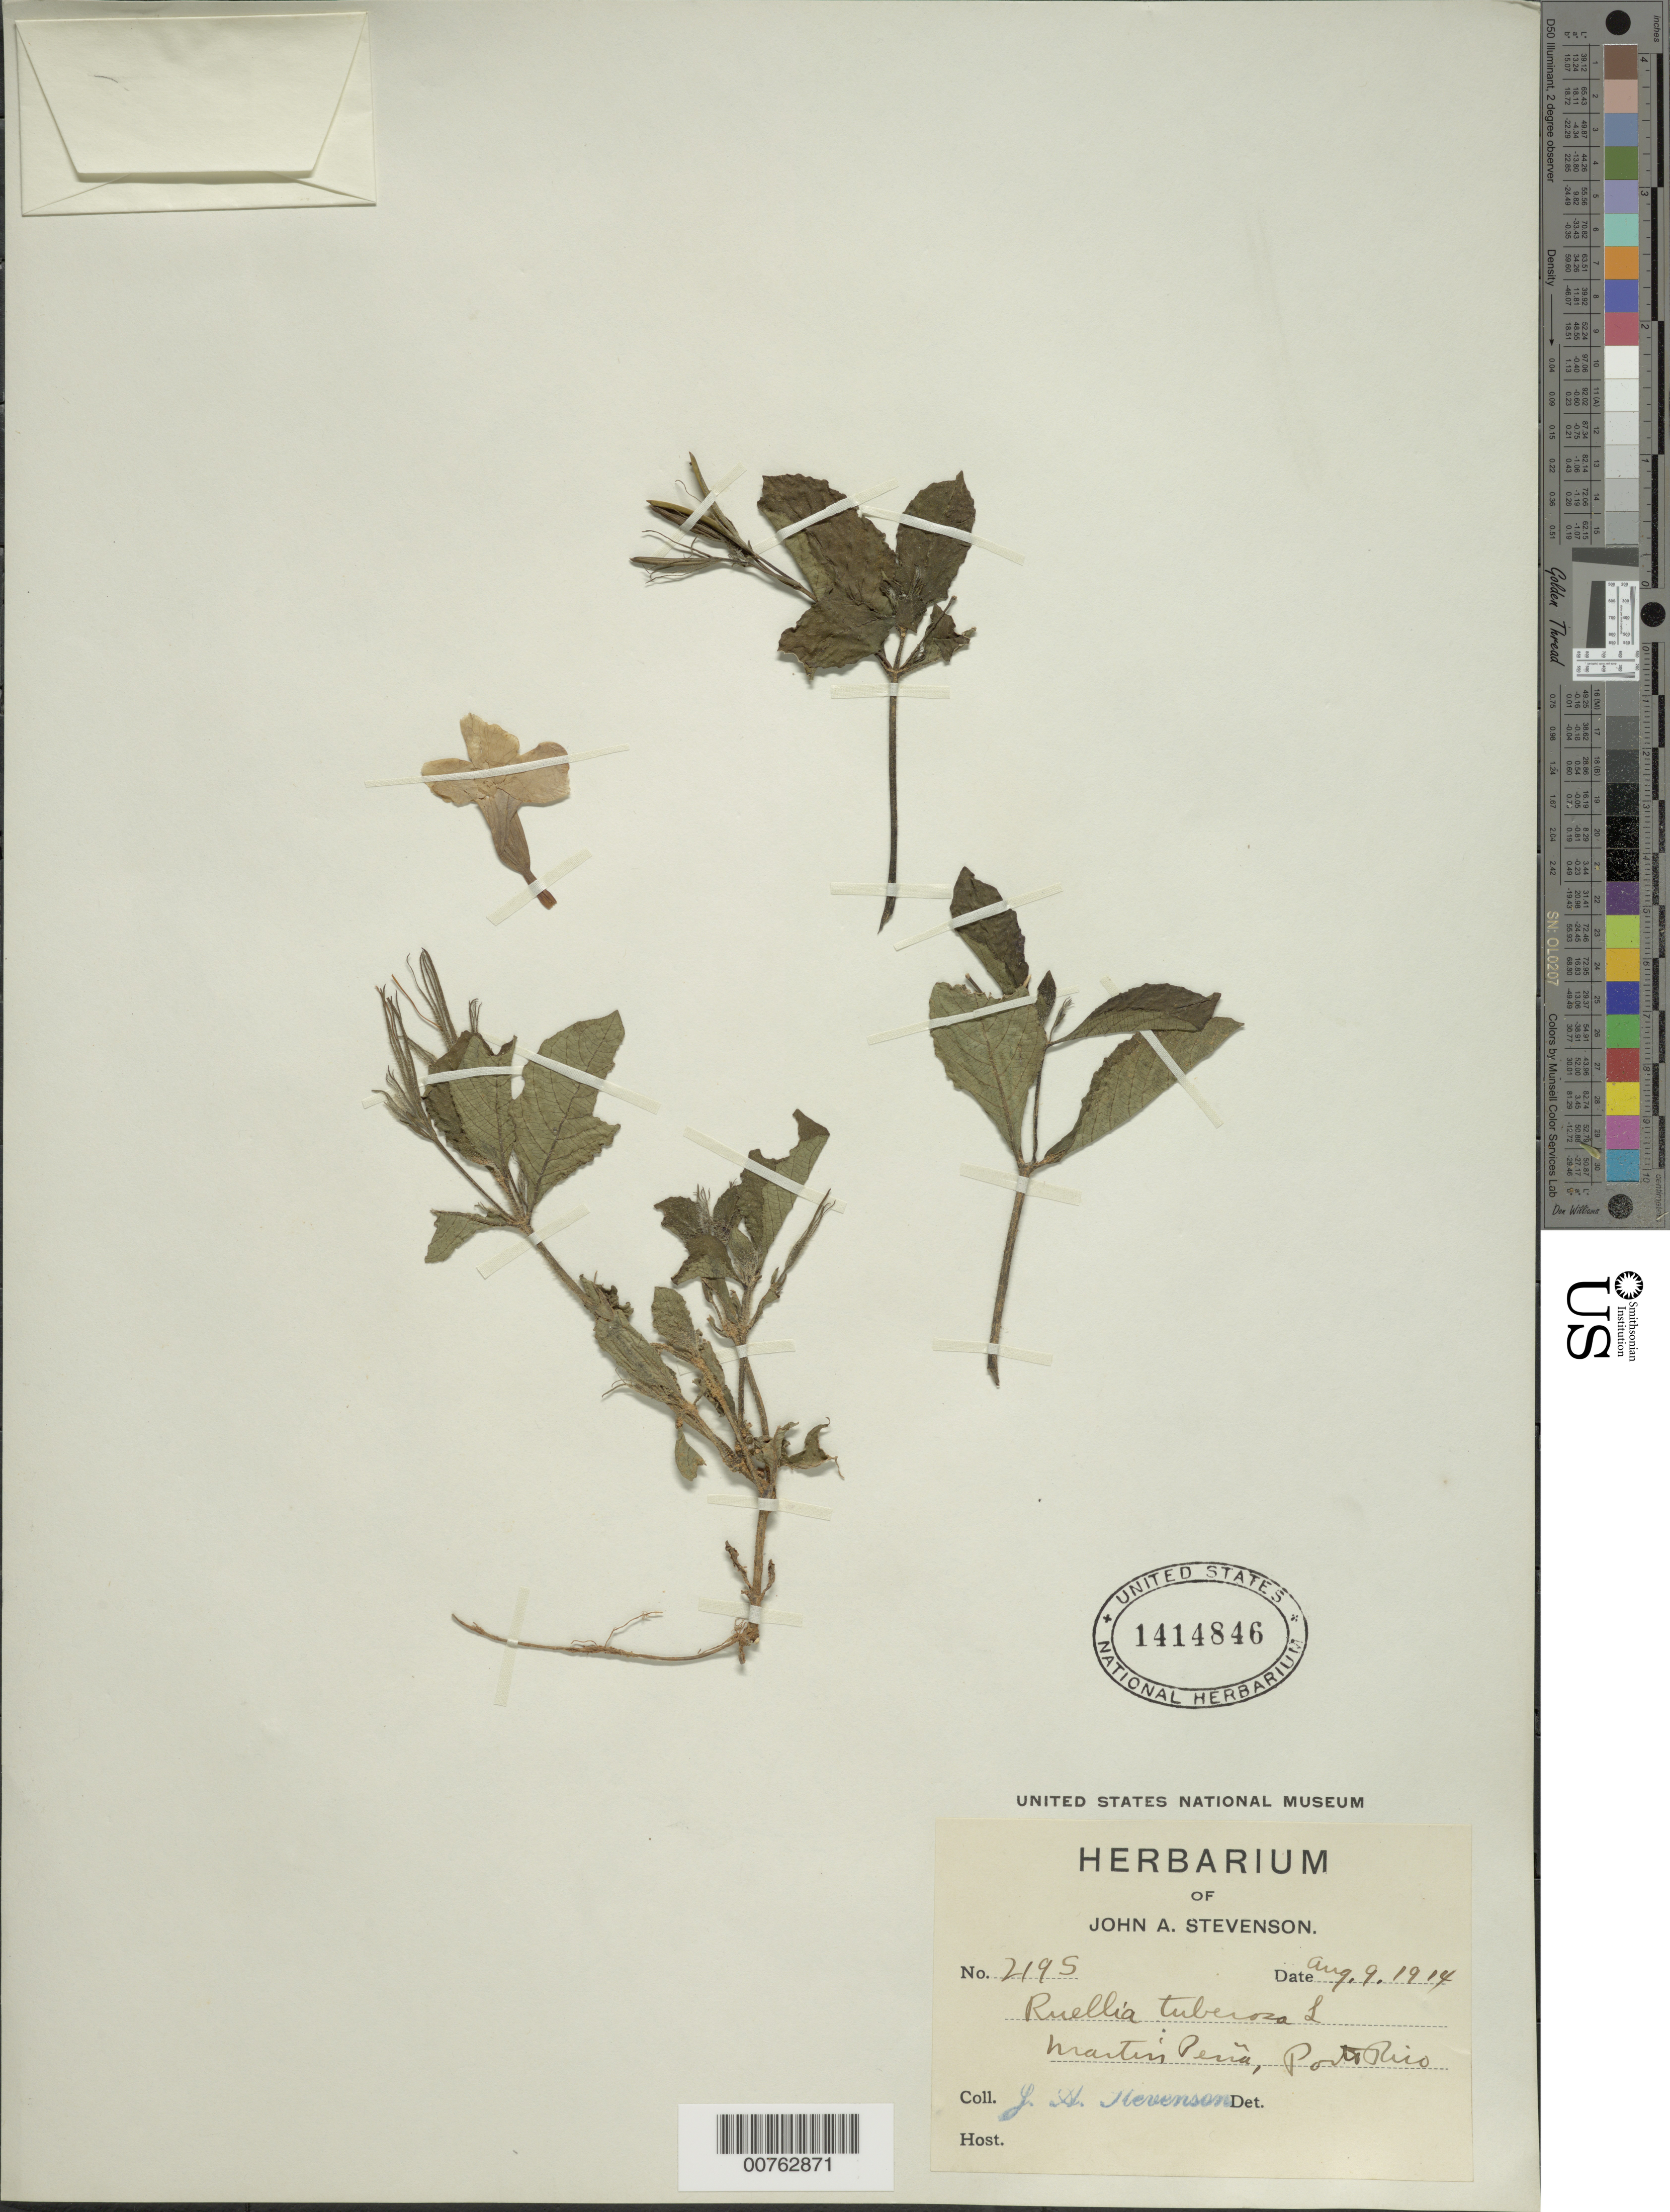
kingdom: Plantae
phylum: Tracheophyta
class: Magnoliopsida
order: Lamiales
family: Acanthaceae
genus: Ruellia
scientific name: Ruellia tuberosa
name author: L.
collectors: J. Stevenson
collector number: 2195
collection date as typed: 09 Aug 1914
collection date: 1914-08-09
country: Puerto Rico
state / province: San Juan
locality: Martin Peña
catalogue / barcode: US 1414846